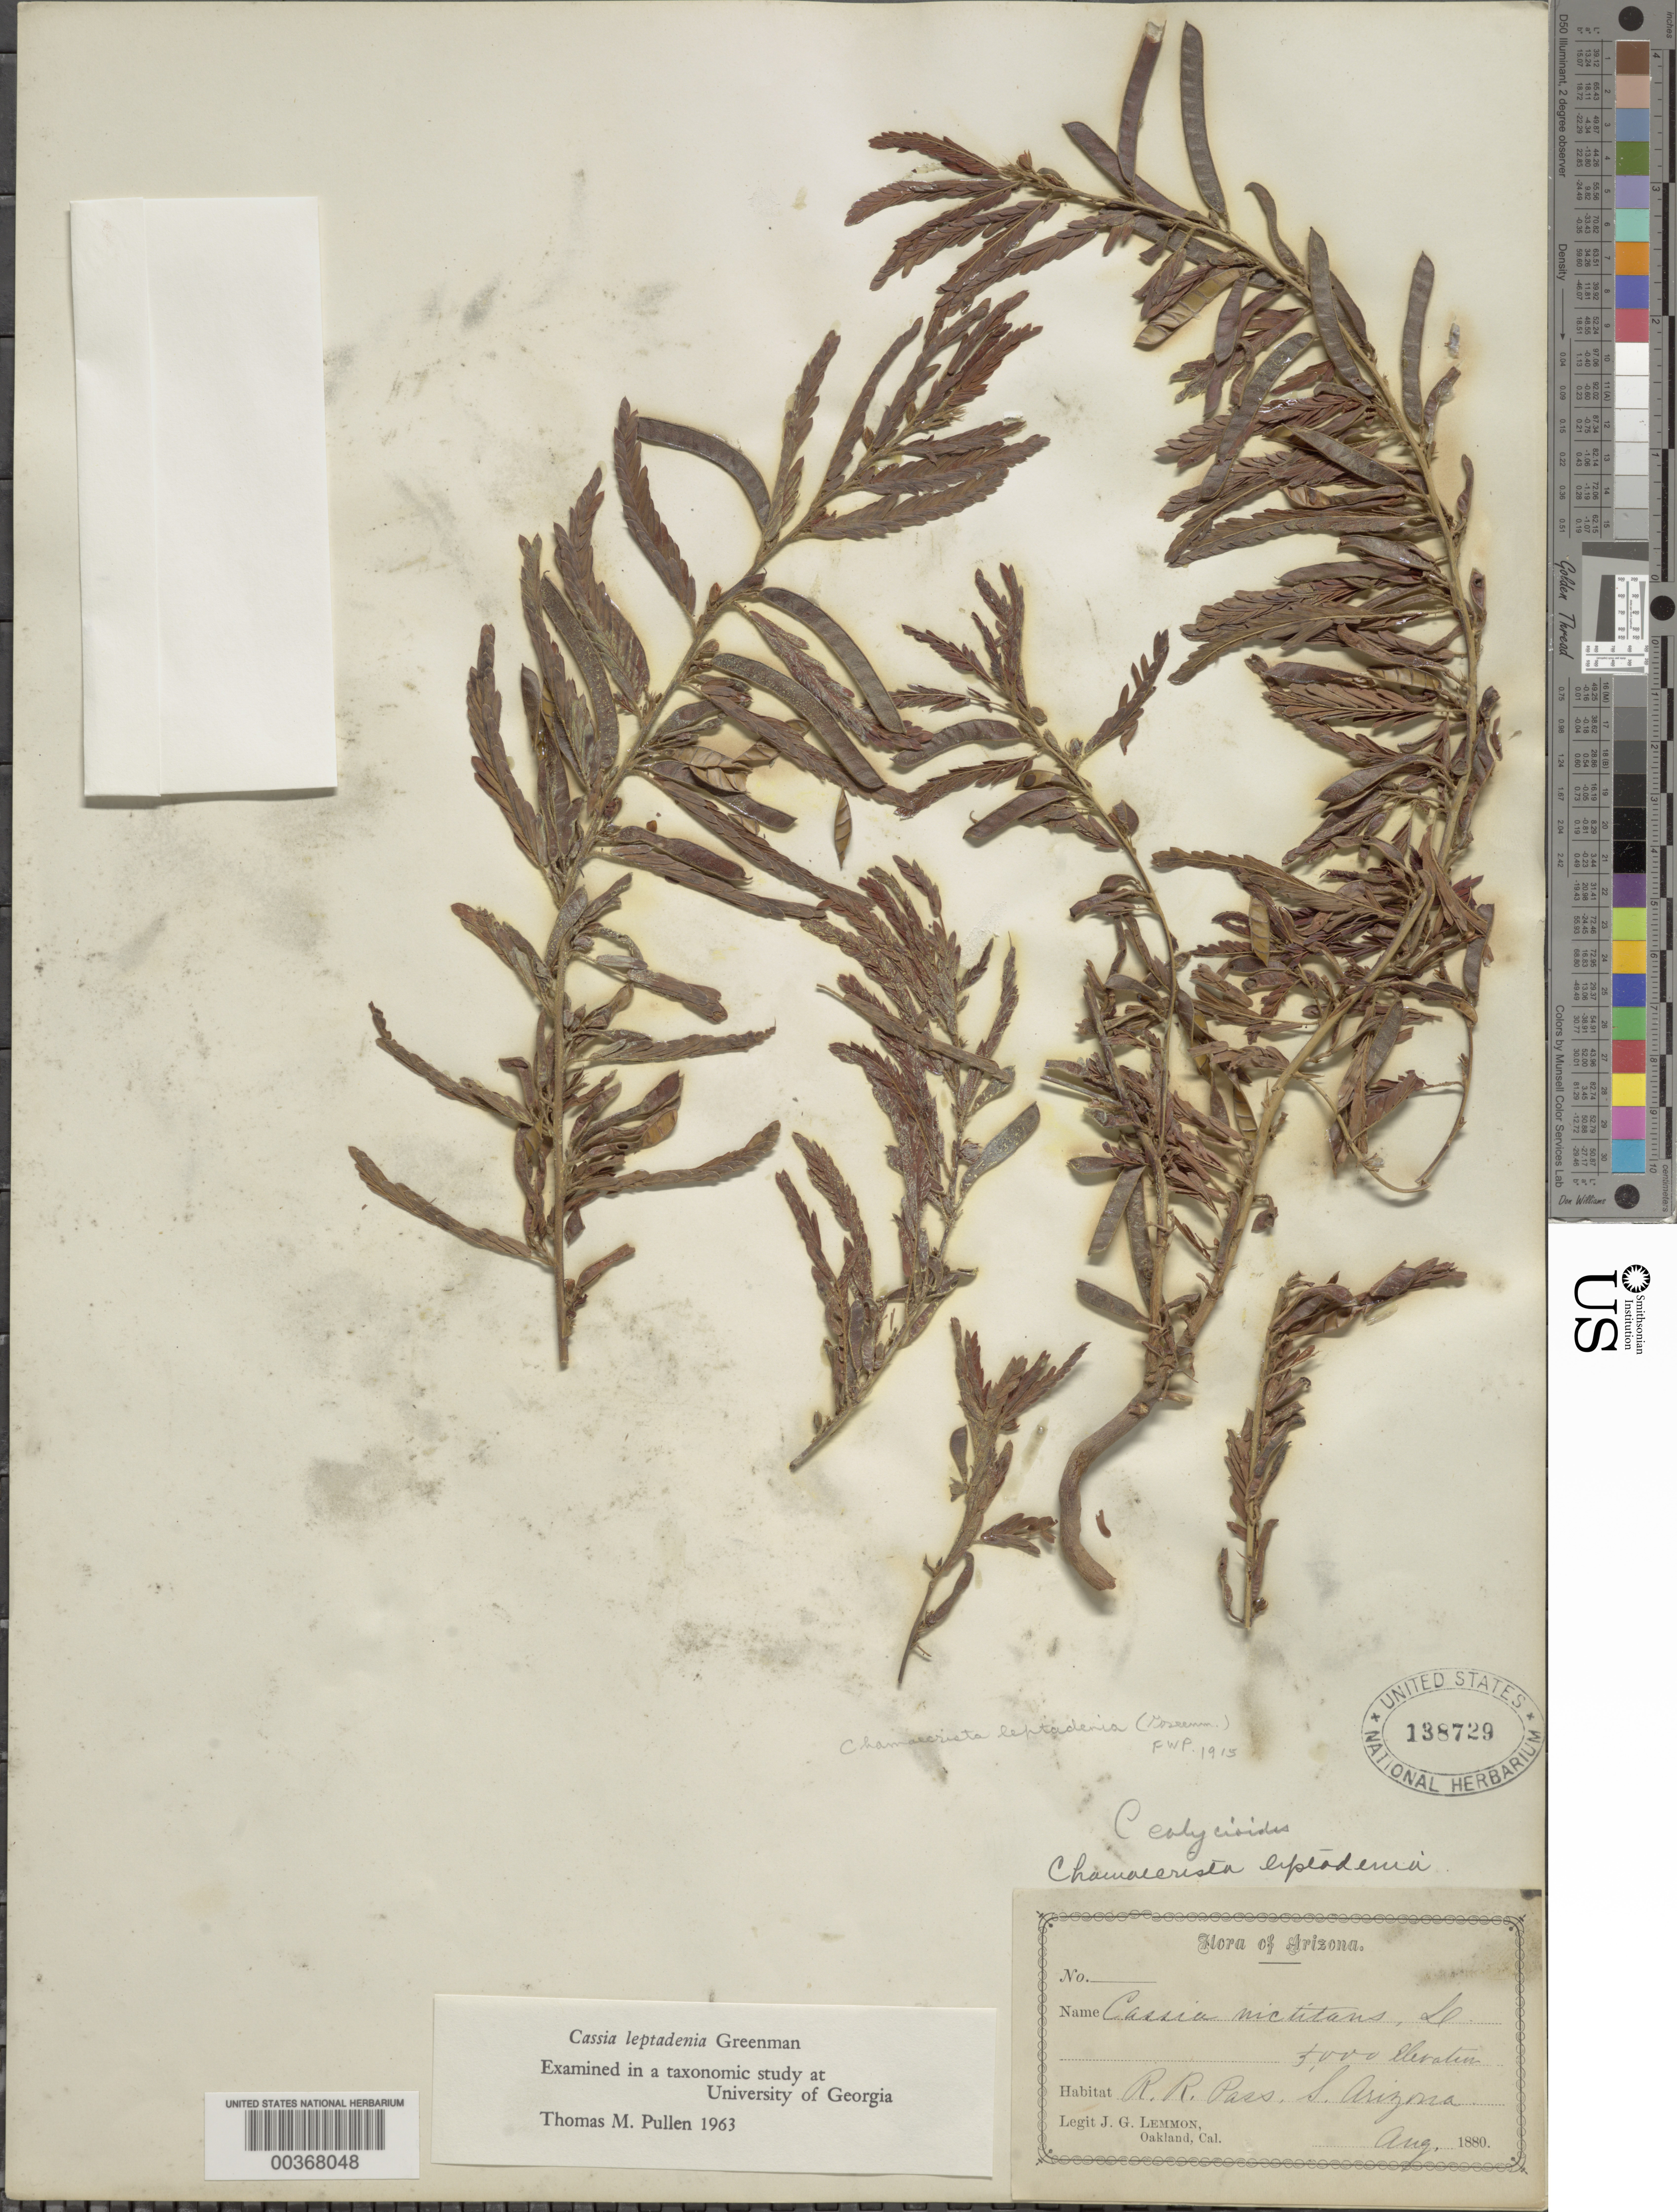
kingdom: Plantae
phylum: Tracheophyta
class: Magnoliopsida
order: Fabales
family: Fabaceae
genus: Chamaecrista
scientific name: Chamaecrista nictitans var. mensalis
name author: (Greenm.) H.S. Irwin & Barneby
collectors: J. G. Lemmon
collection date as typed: Aug 1880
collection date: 1880-08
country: United States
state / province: Arizona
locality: R.r. pass; south arizona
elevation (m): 1524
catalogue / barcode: US 138729